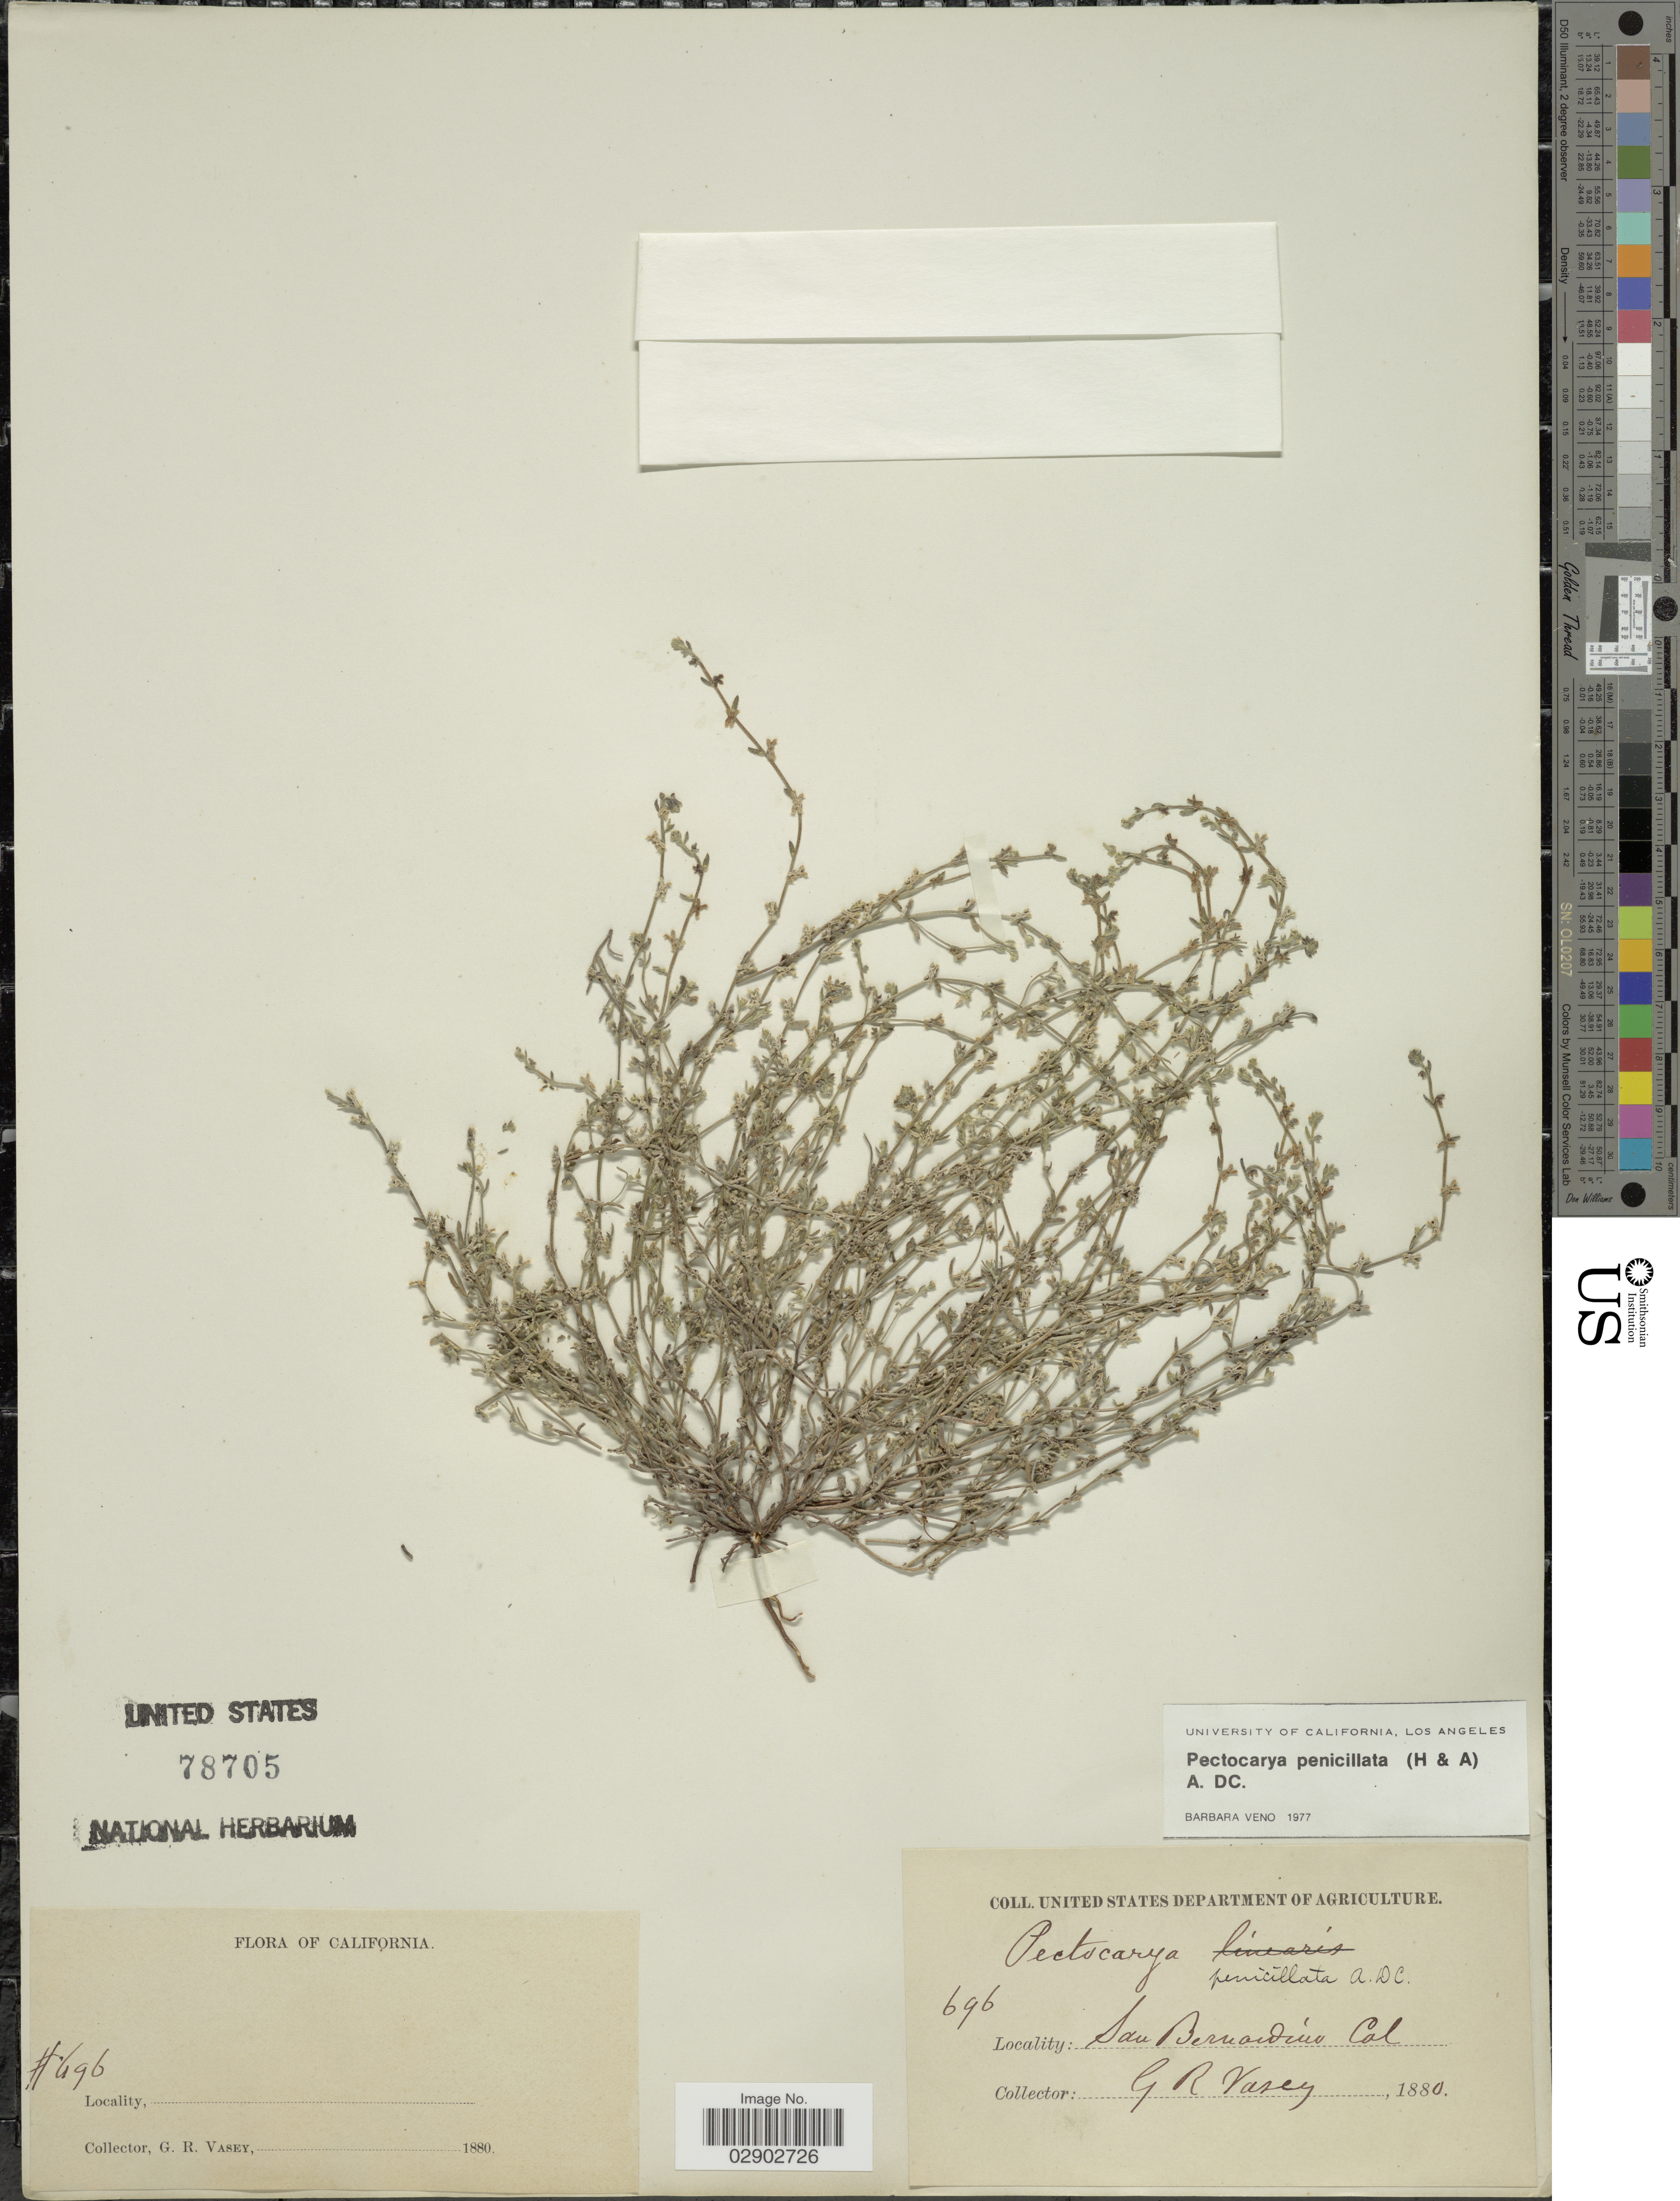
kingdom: Plantae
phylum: Tracheophyta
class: Magnoliopsida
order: Boraginales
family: Boraginaceae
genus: Pectocarya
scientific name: Pectocarya penicillata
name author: Hook. & Arn.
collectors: G. R. Vasey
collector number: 696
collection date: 1880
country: United States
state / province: California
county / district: San Bernardino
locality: San Bernardino.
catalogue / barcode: US 78705